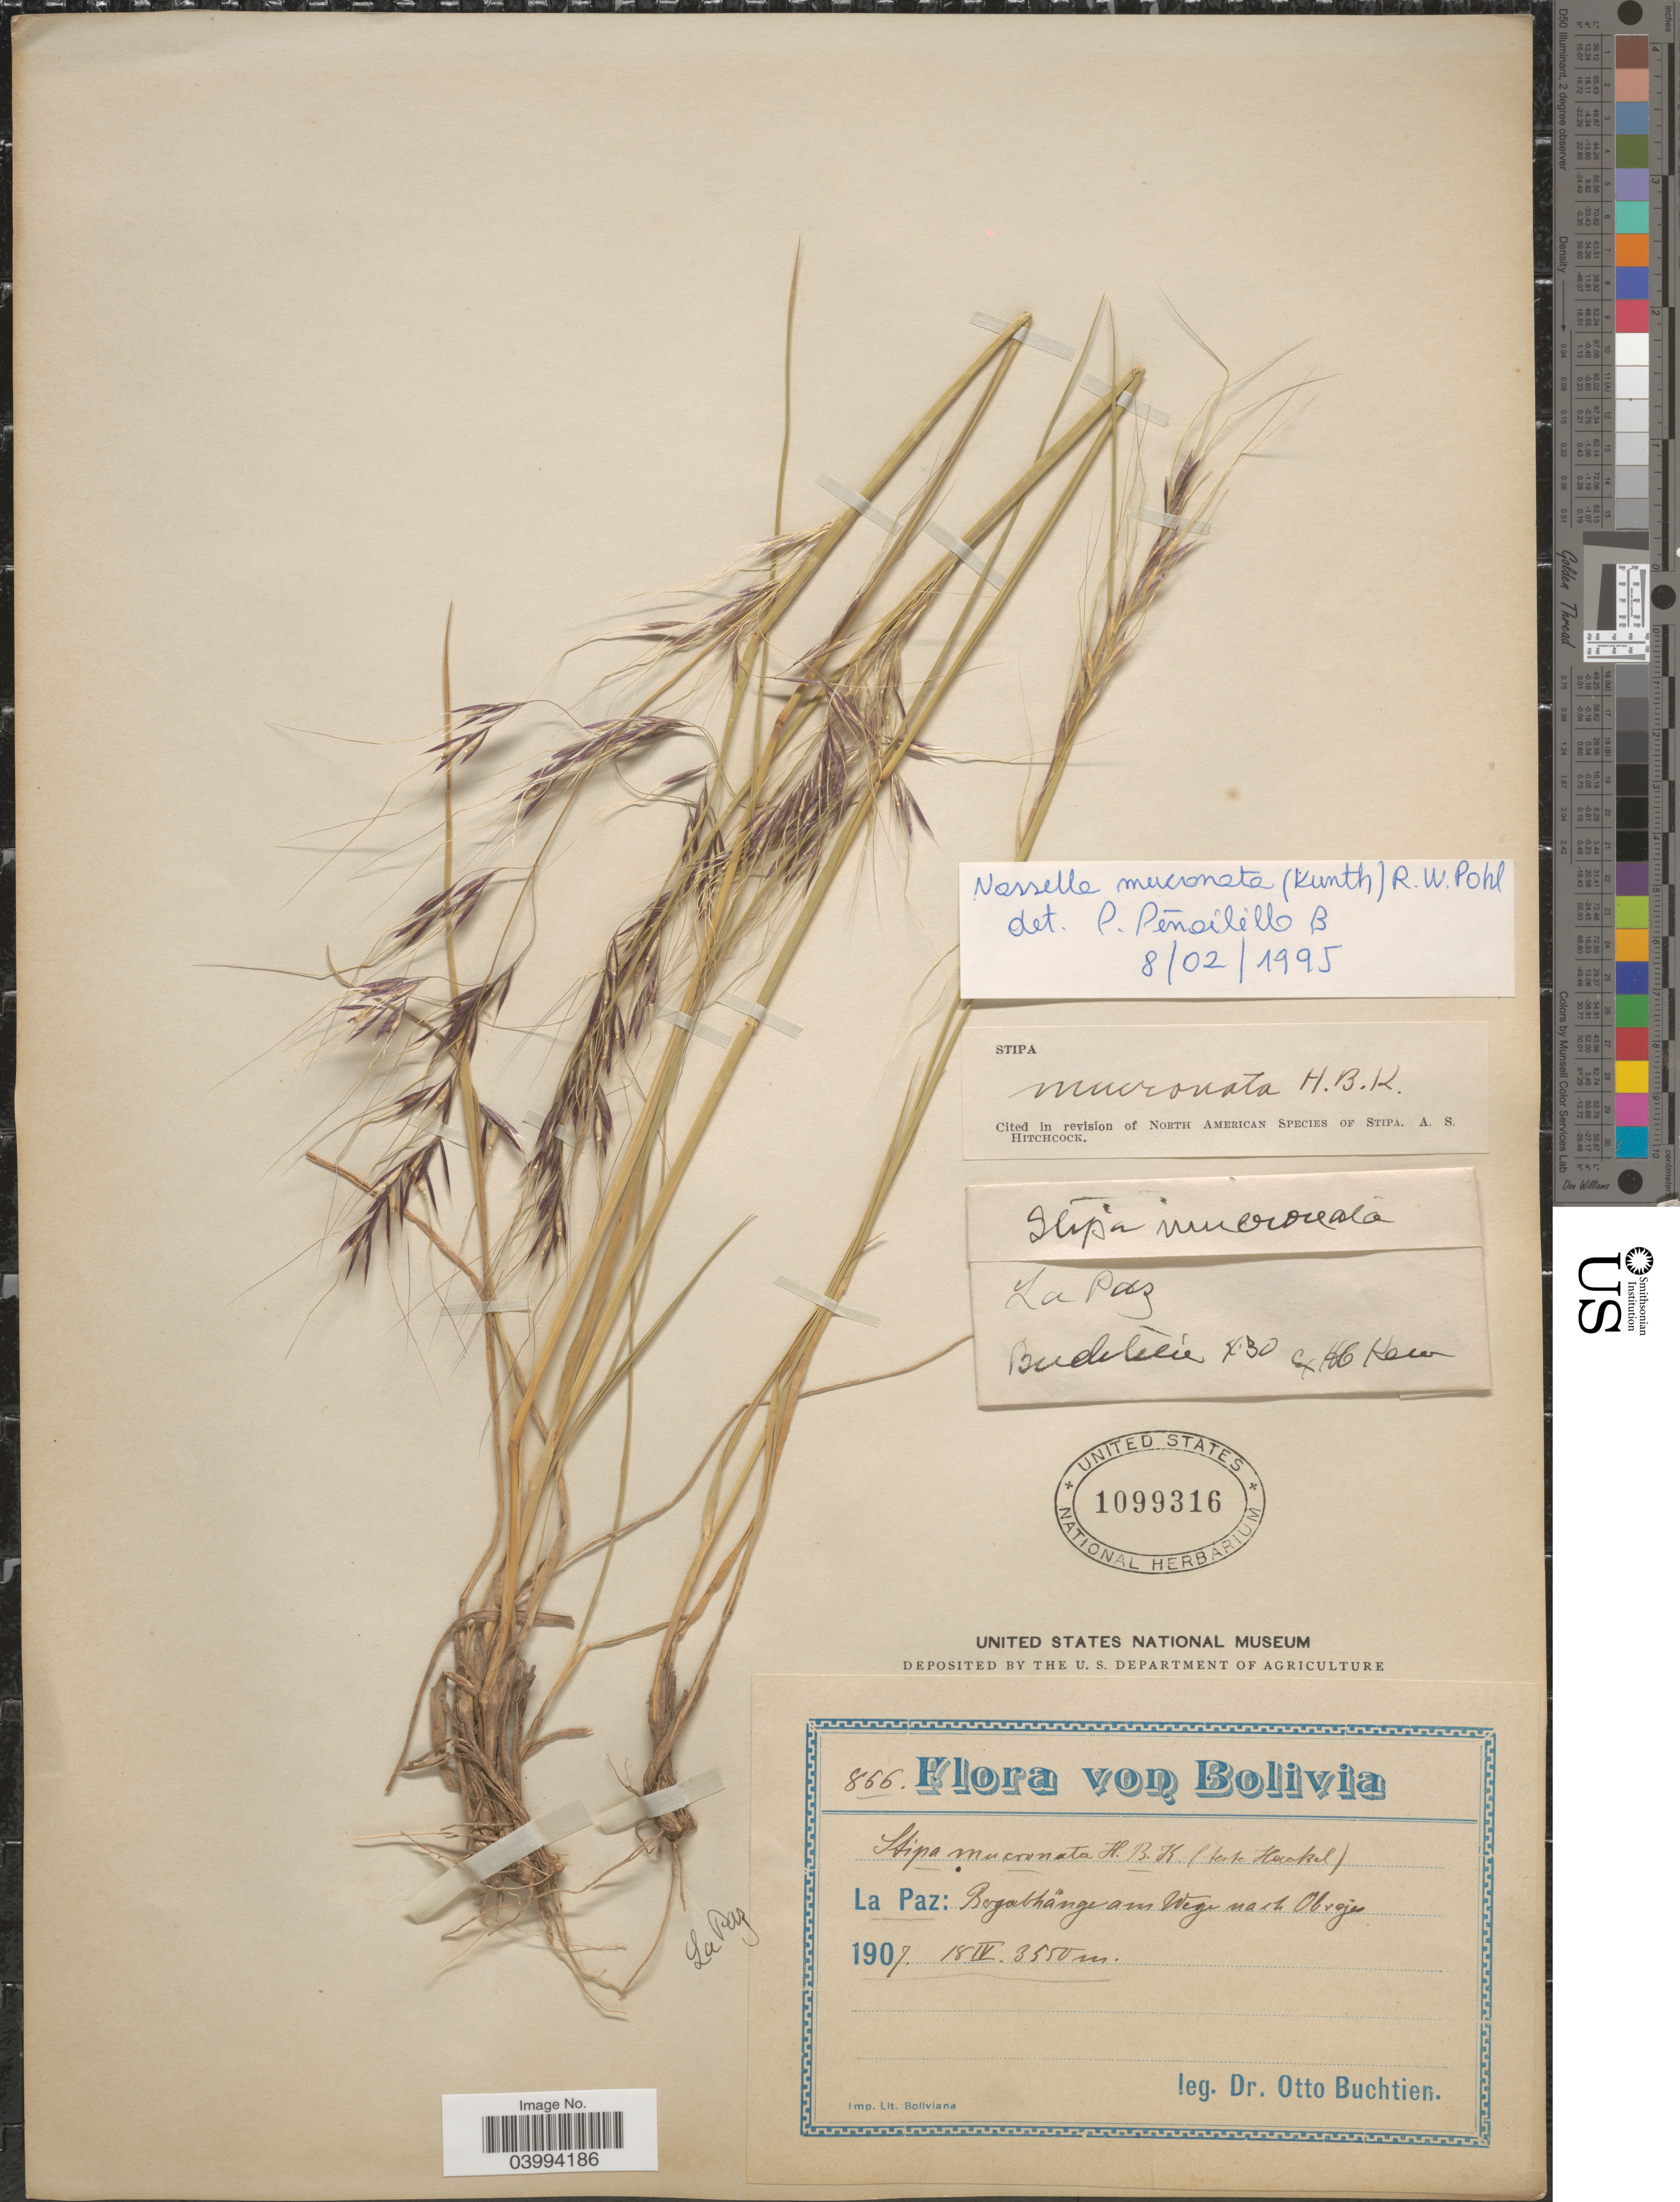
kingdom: Plantae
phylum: Tracheophyta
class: Liliopsida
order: Poales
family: Poaceae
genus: Nassella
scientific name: Nassella mucronata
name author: (Kunth) R.W. Pohl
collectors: O. Buchtien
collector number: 866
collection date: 1907-04-18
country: Bolivia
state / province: La Paz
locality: Bergabhänge am Wege nach Obrajes.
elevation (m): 3550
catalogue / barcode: US 1099316